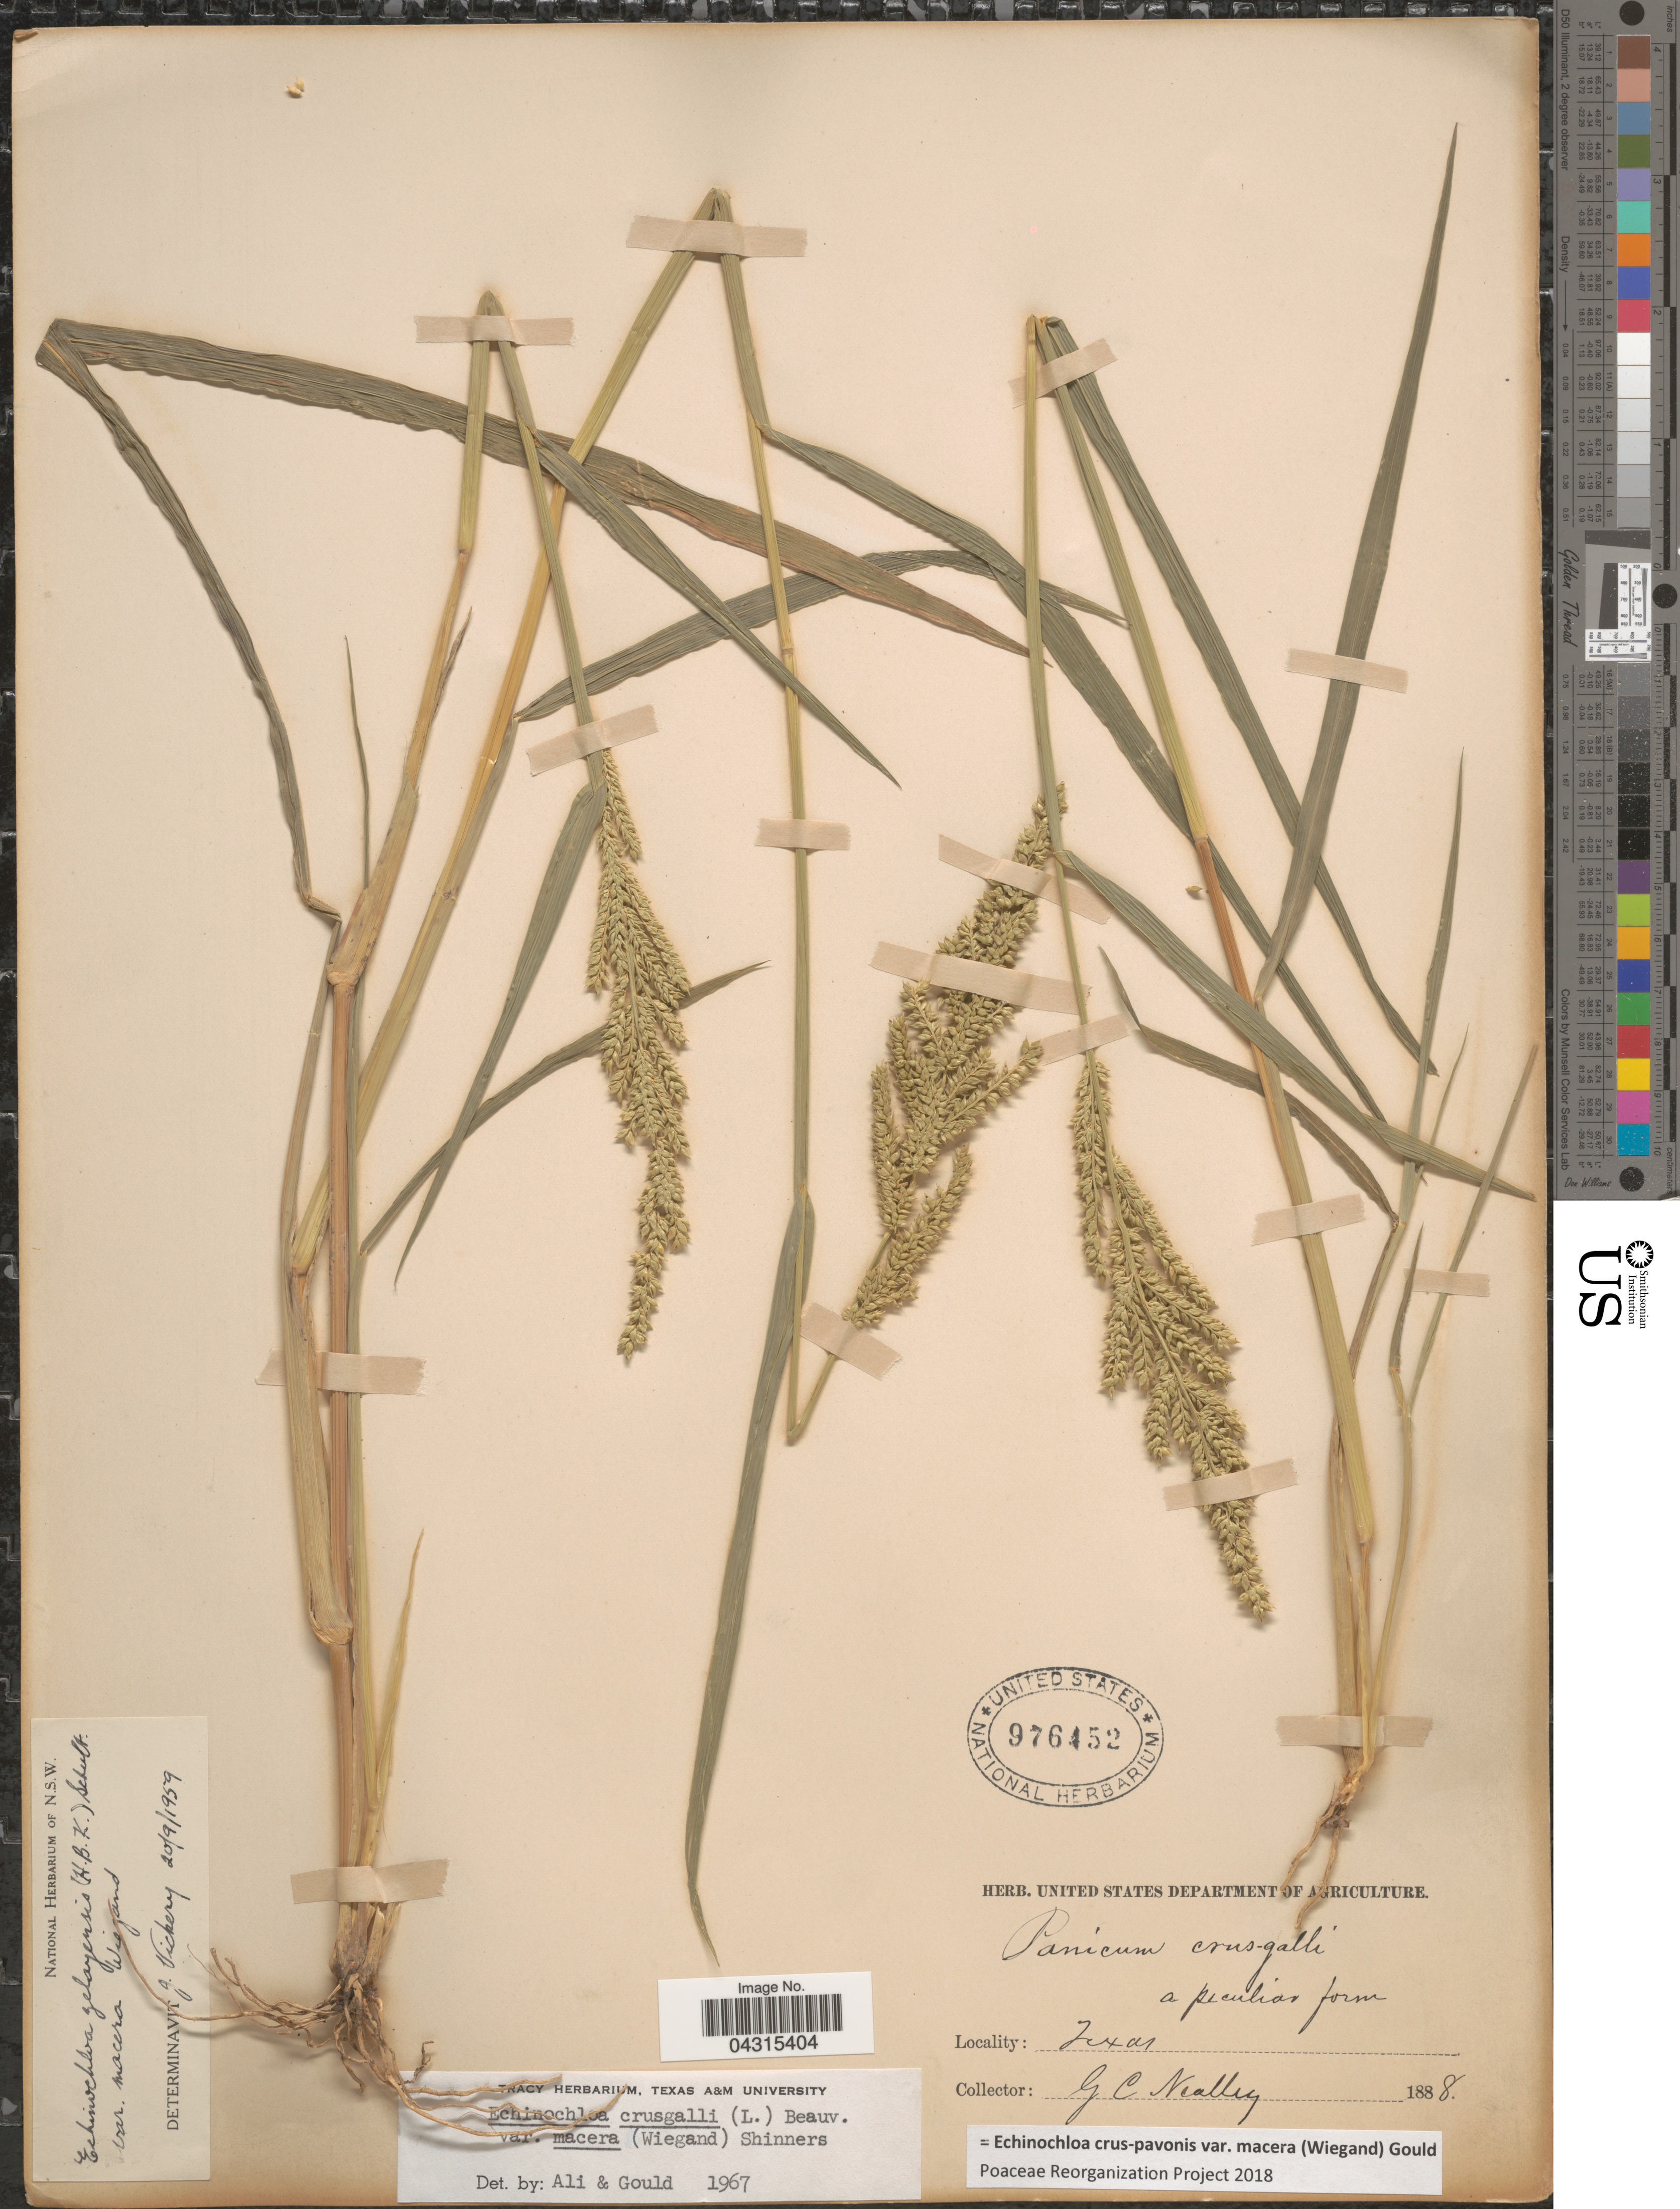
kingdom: Plantae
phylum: Tracheophyta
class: Liliopsida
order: Poales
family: Poaceae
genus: Echinochloa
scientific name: Echinochloa crus-pavonis var. macera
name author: (Wiegand) Gould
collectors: G. C. Nealley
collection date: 1888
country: United States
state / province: Texas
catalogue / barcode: US 976452